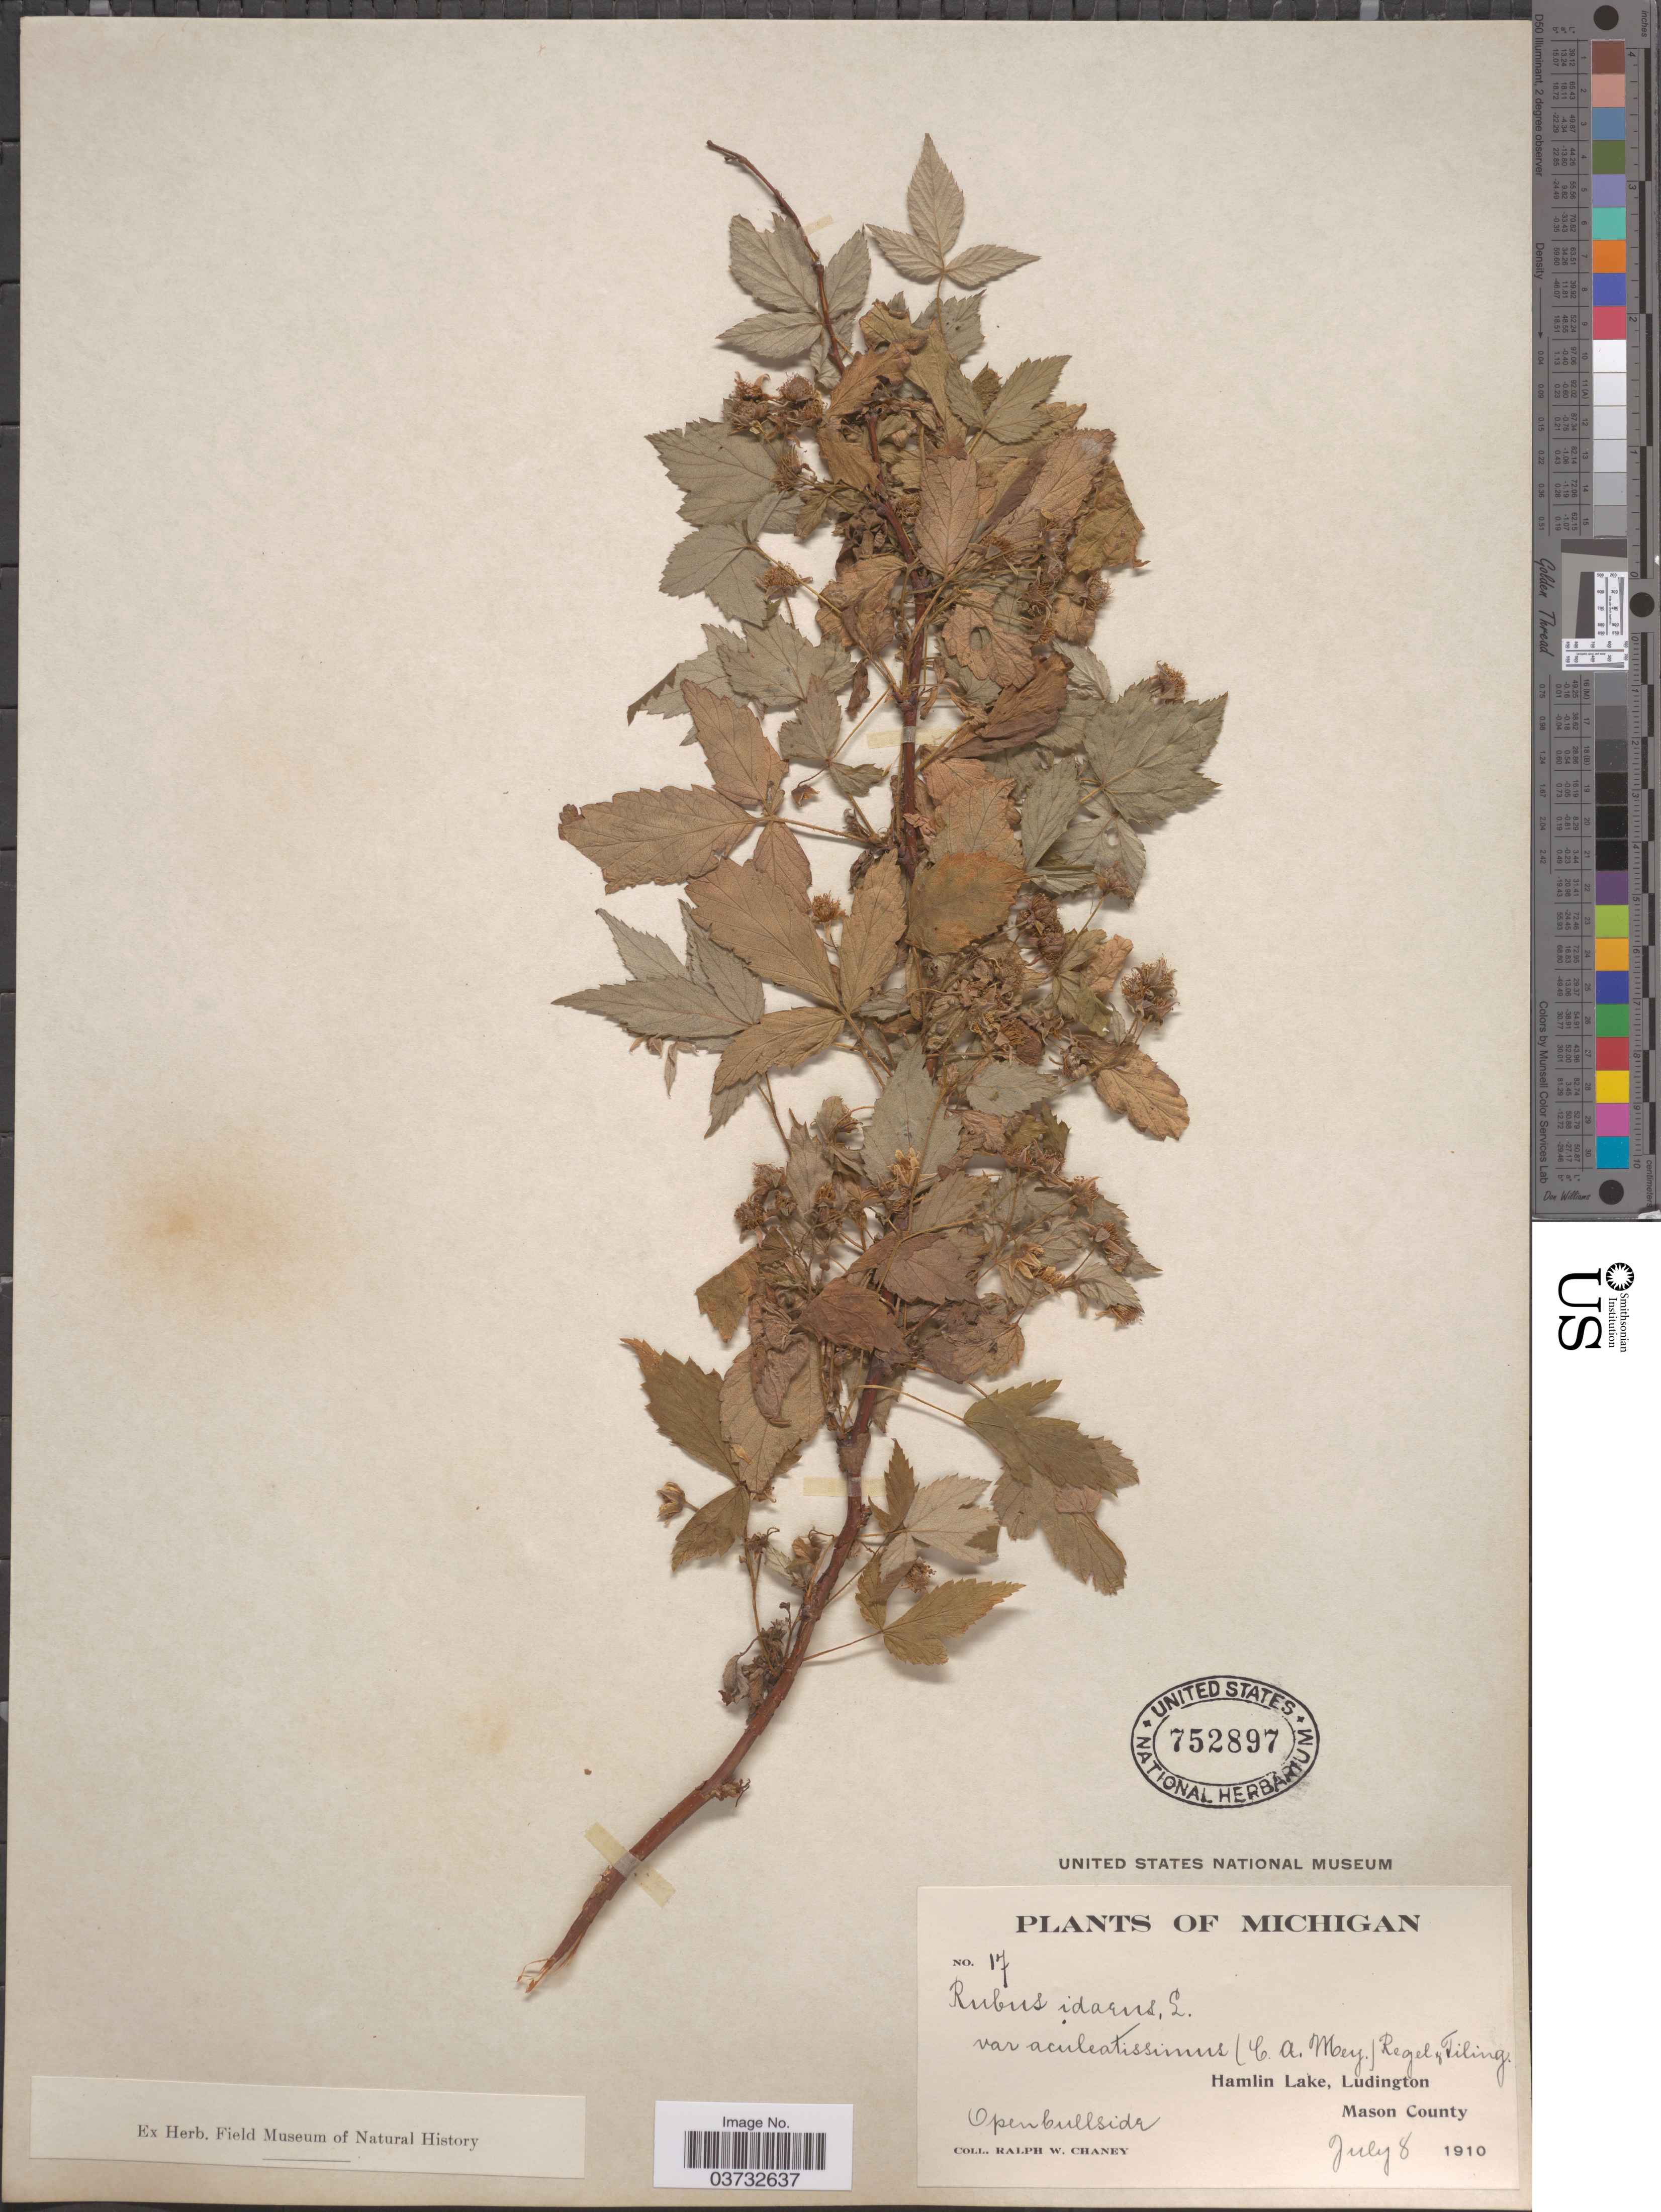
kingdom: Plantae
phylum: Tracheophyta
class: Magnoliopsida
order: Rosales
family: Rosaceae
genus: Rubus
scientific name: Rubus sp.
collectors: R. Chaney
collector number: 17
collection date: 1910-07-08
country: United States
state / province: Michigan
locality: Hamlin Lake, Ludington. Mason County.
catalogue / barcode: US 752897